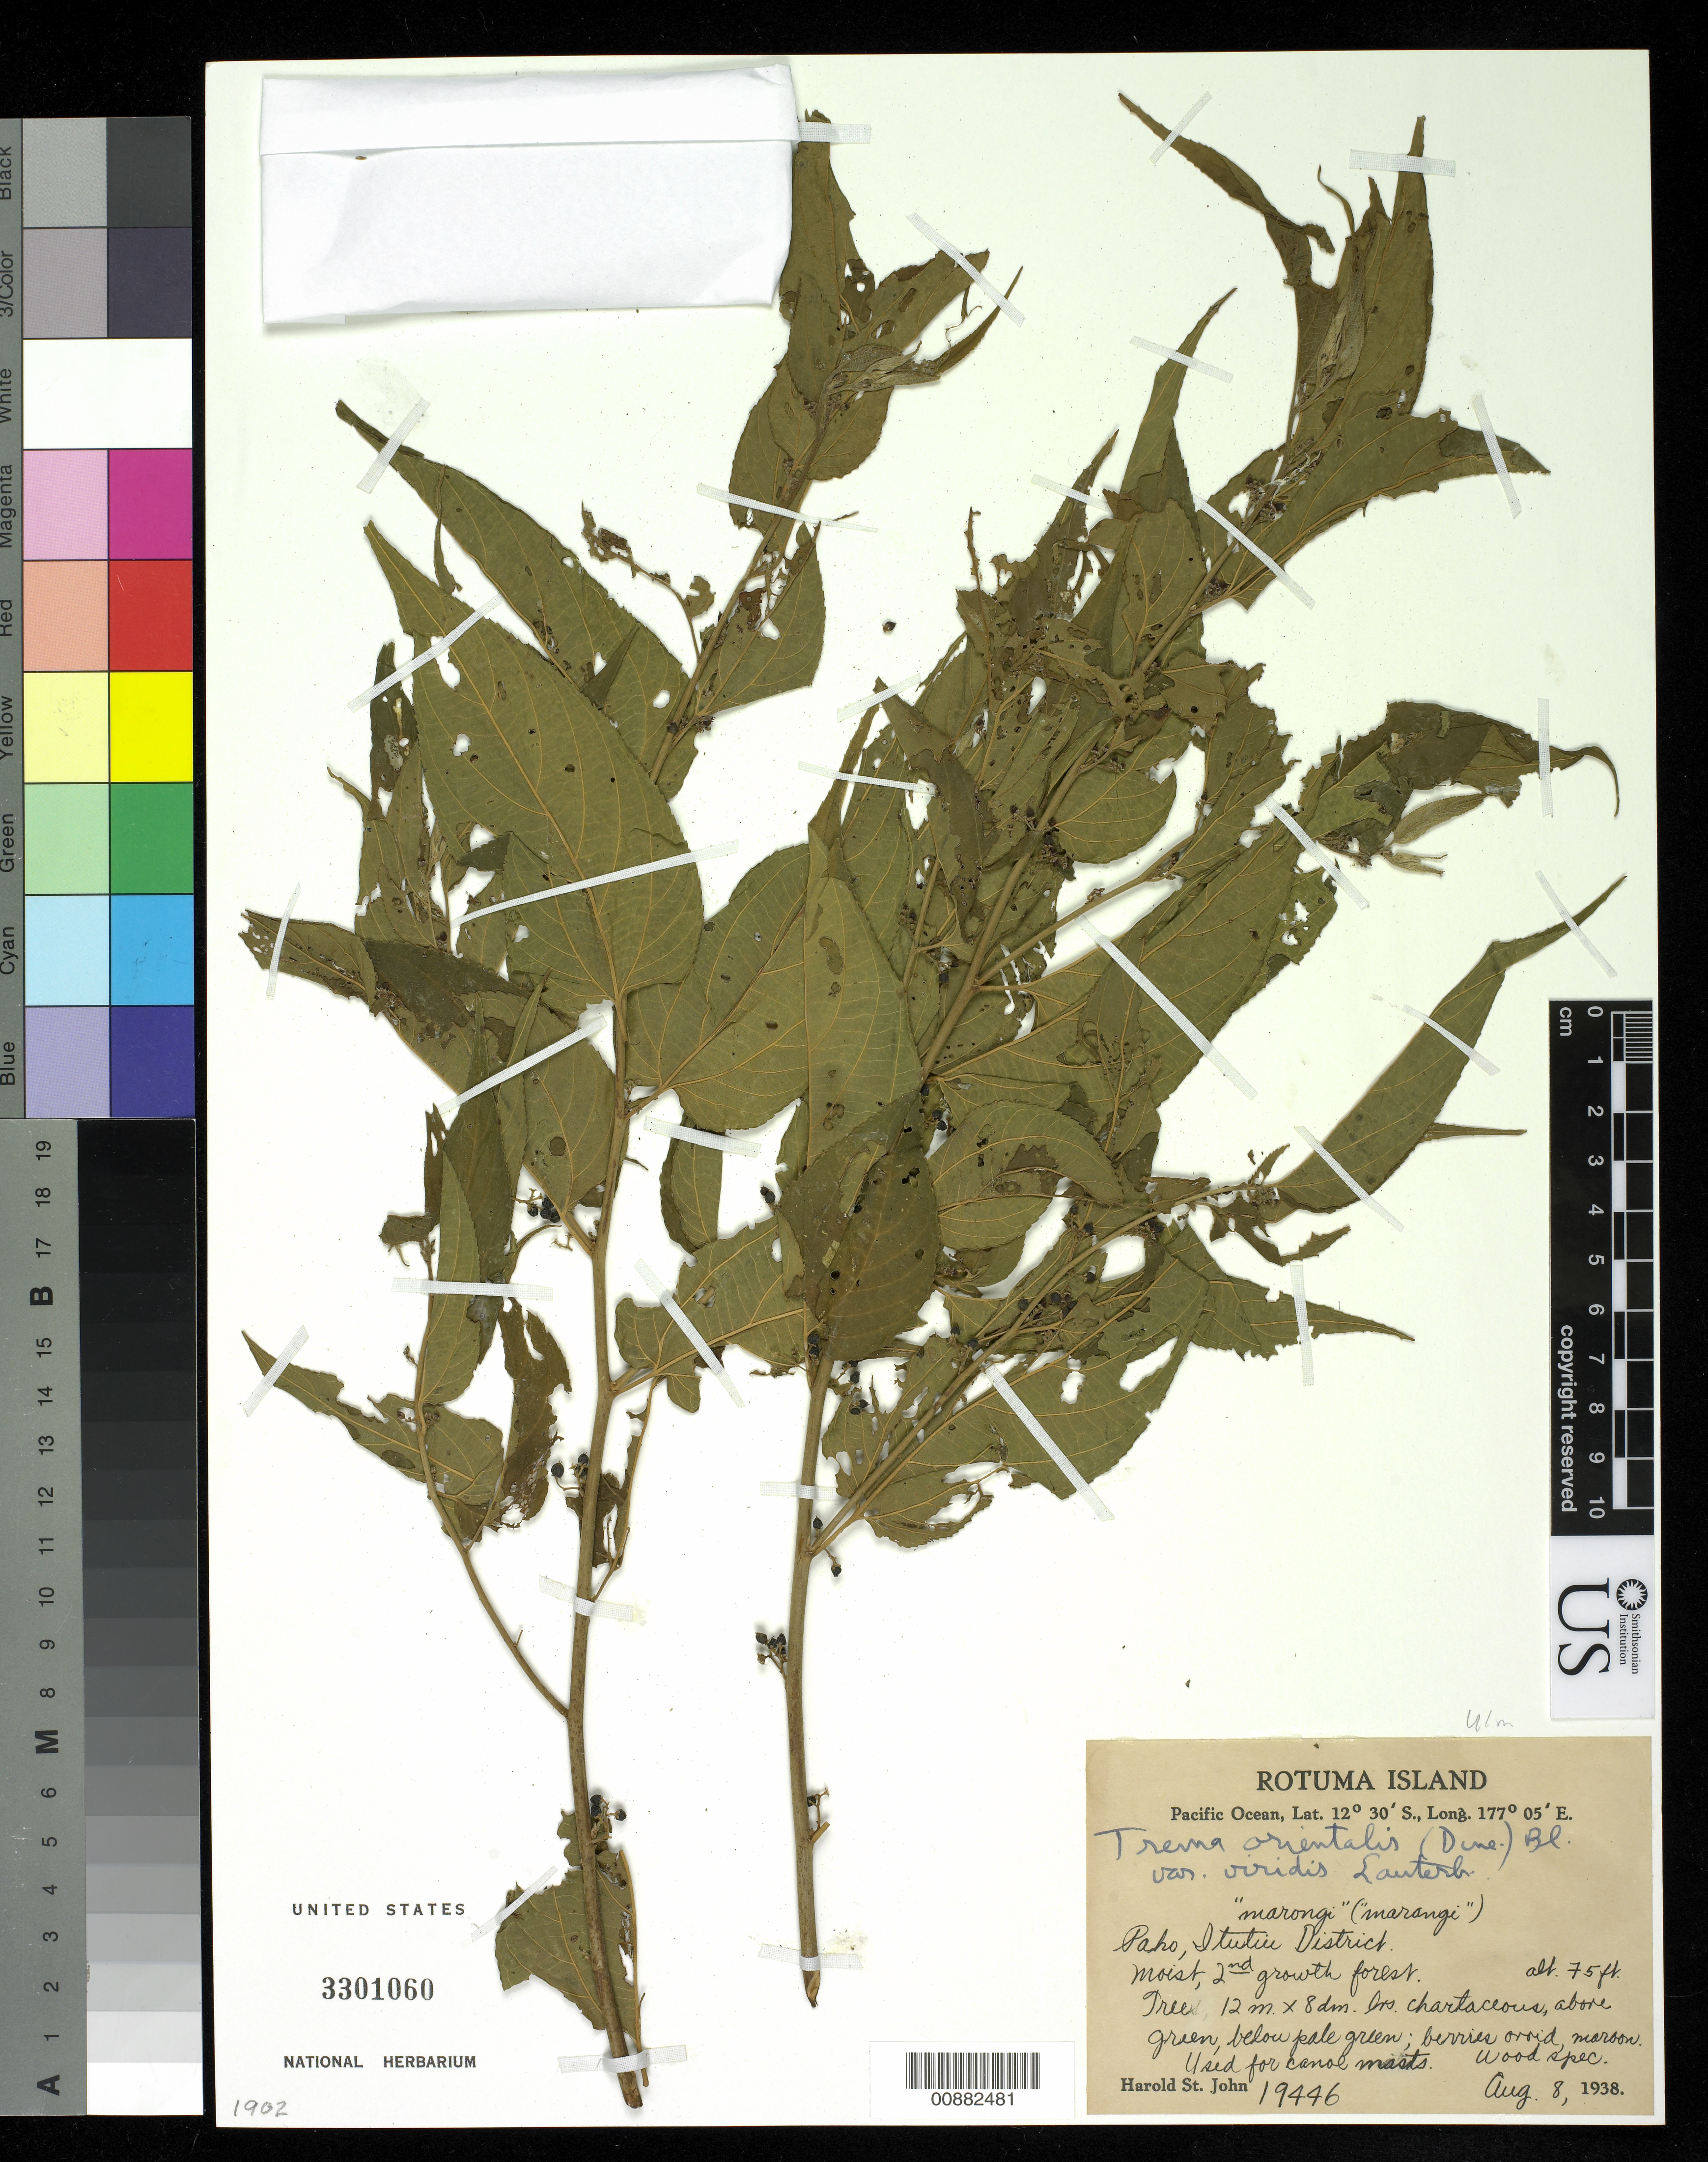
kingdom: Plantae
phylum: Tracheophyta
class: Magnoliopsida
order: Rosales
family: Cannabaceae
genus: Trema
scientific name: Trema orientale var. viridis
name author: (L.) Blume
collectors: H. St. John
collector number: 19446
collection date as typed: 08 Aug 1938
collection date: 1938-08-08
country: Fiji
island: Rotuma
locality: Paho , Itutui District.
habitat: Moist, 2nd growth forest.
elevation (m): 23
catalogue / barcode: US 3301060